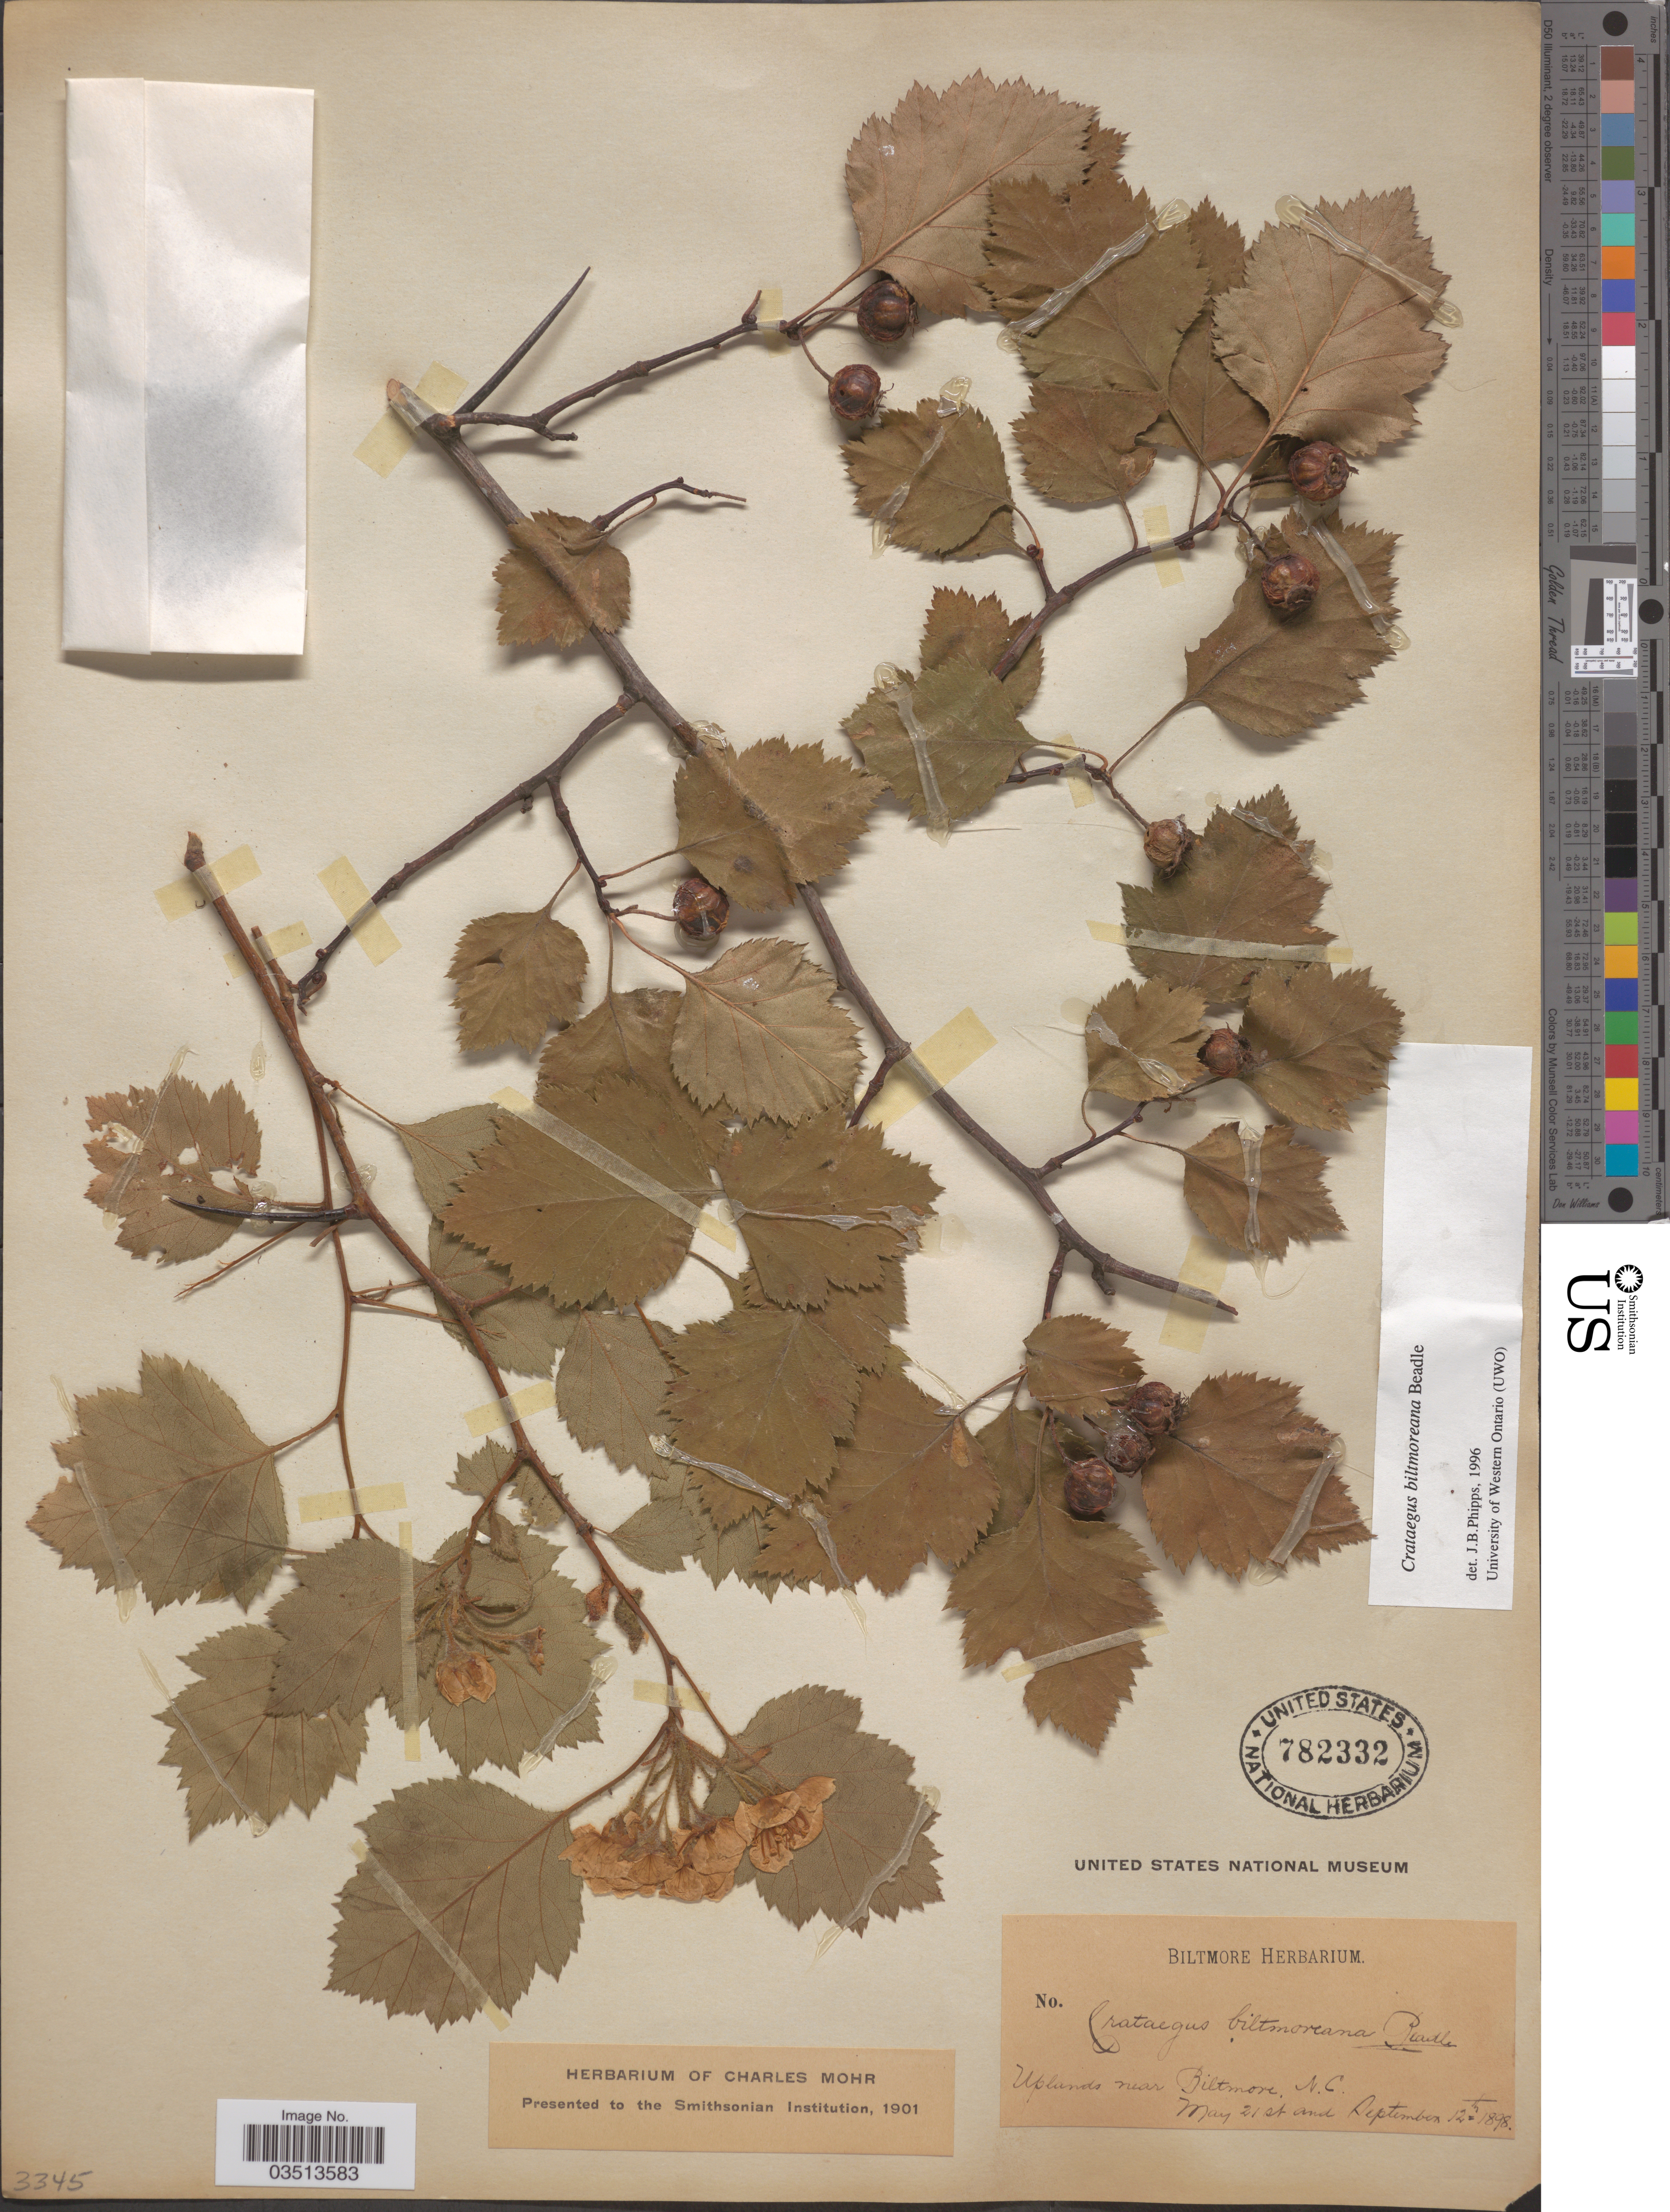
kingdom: Plantae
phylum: Tracheophyta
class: Magnoliopsida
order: Rosales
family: Rosaceae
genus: Crataegus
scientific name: Crataegus biltmoreana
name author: Beadle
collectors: ex herb. Biltmore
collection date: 1898-05-21/1898-09-12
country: United States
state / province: North Carolina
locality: Uplands near Biltmore.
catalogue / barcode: US 782332